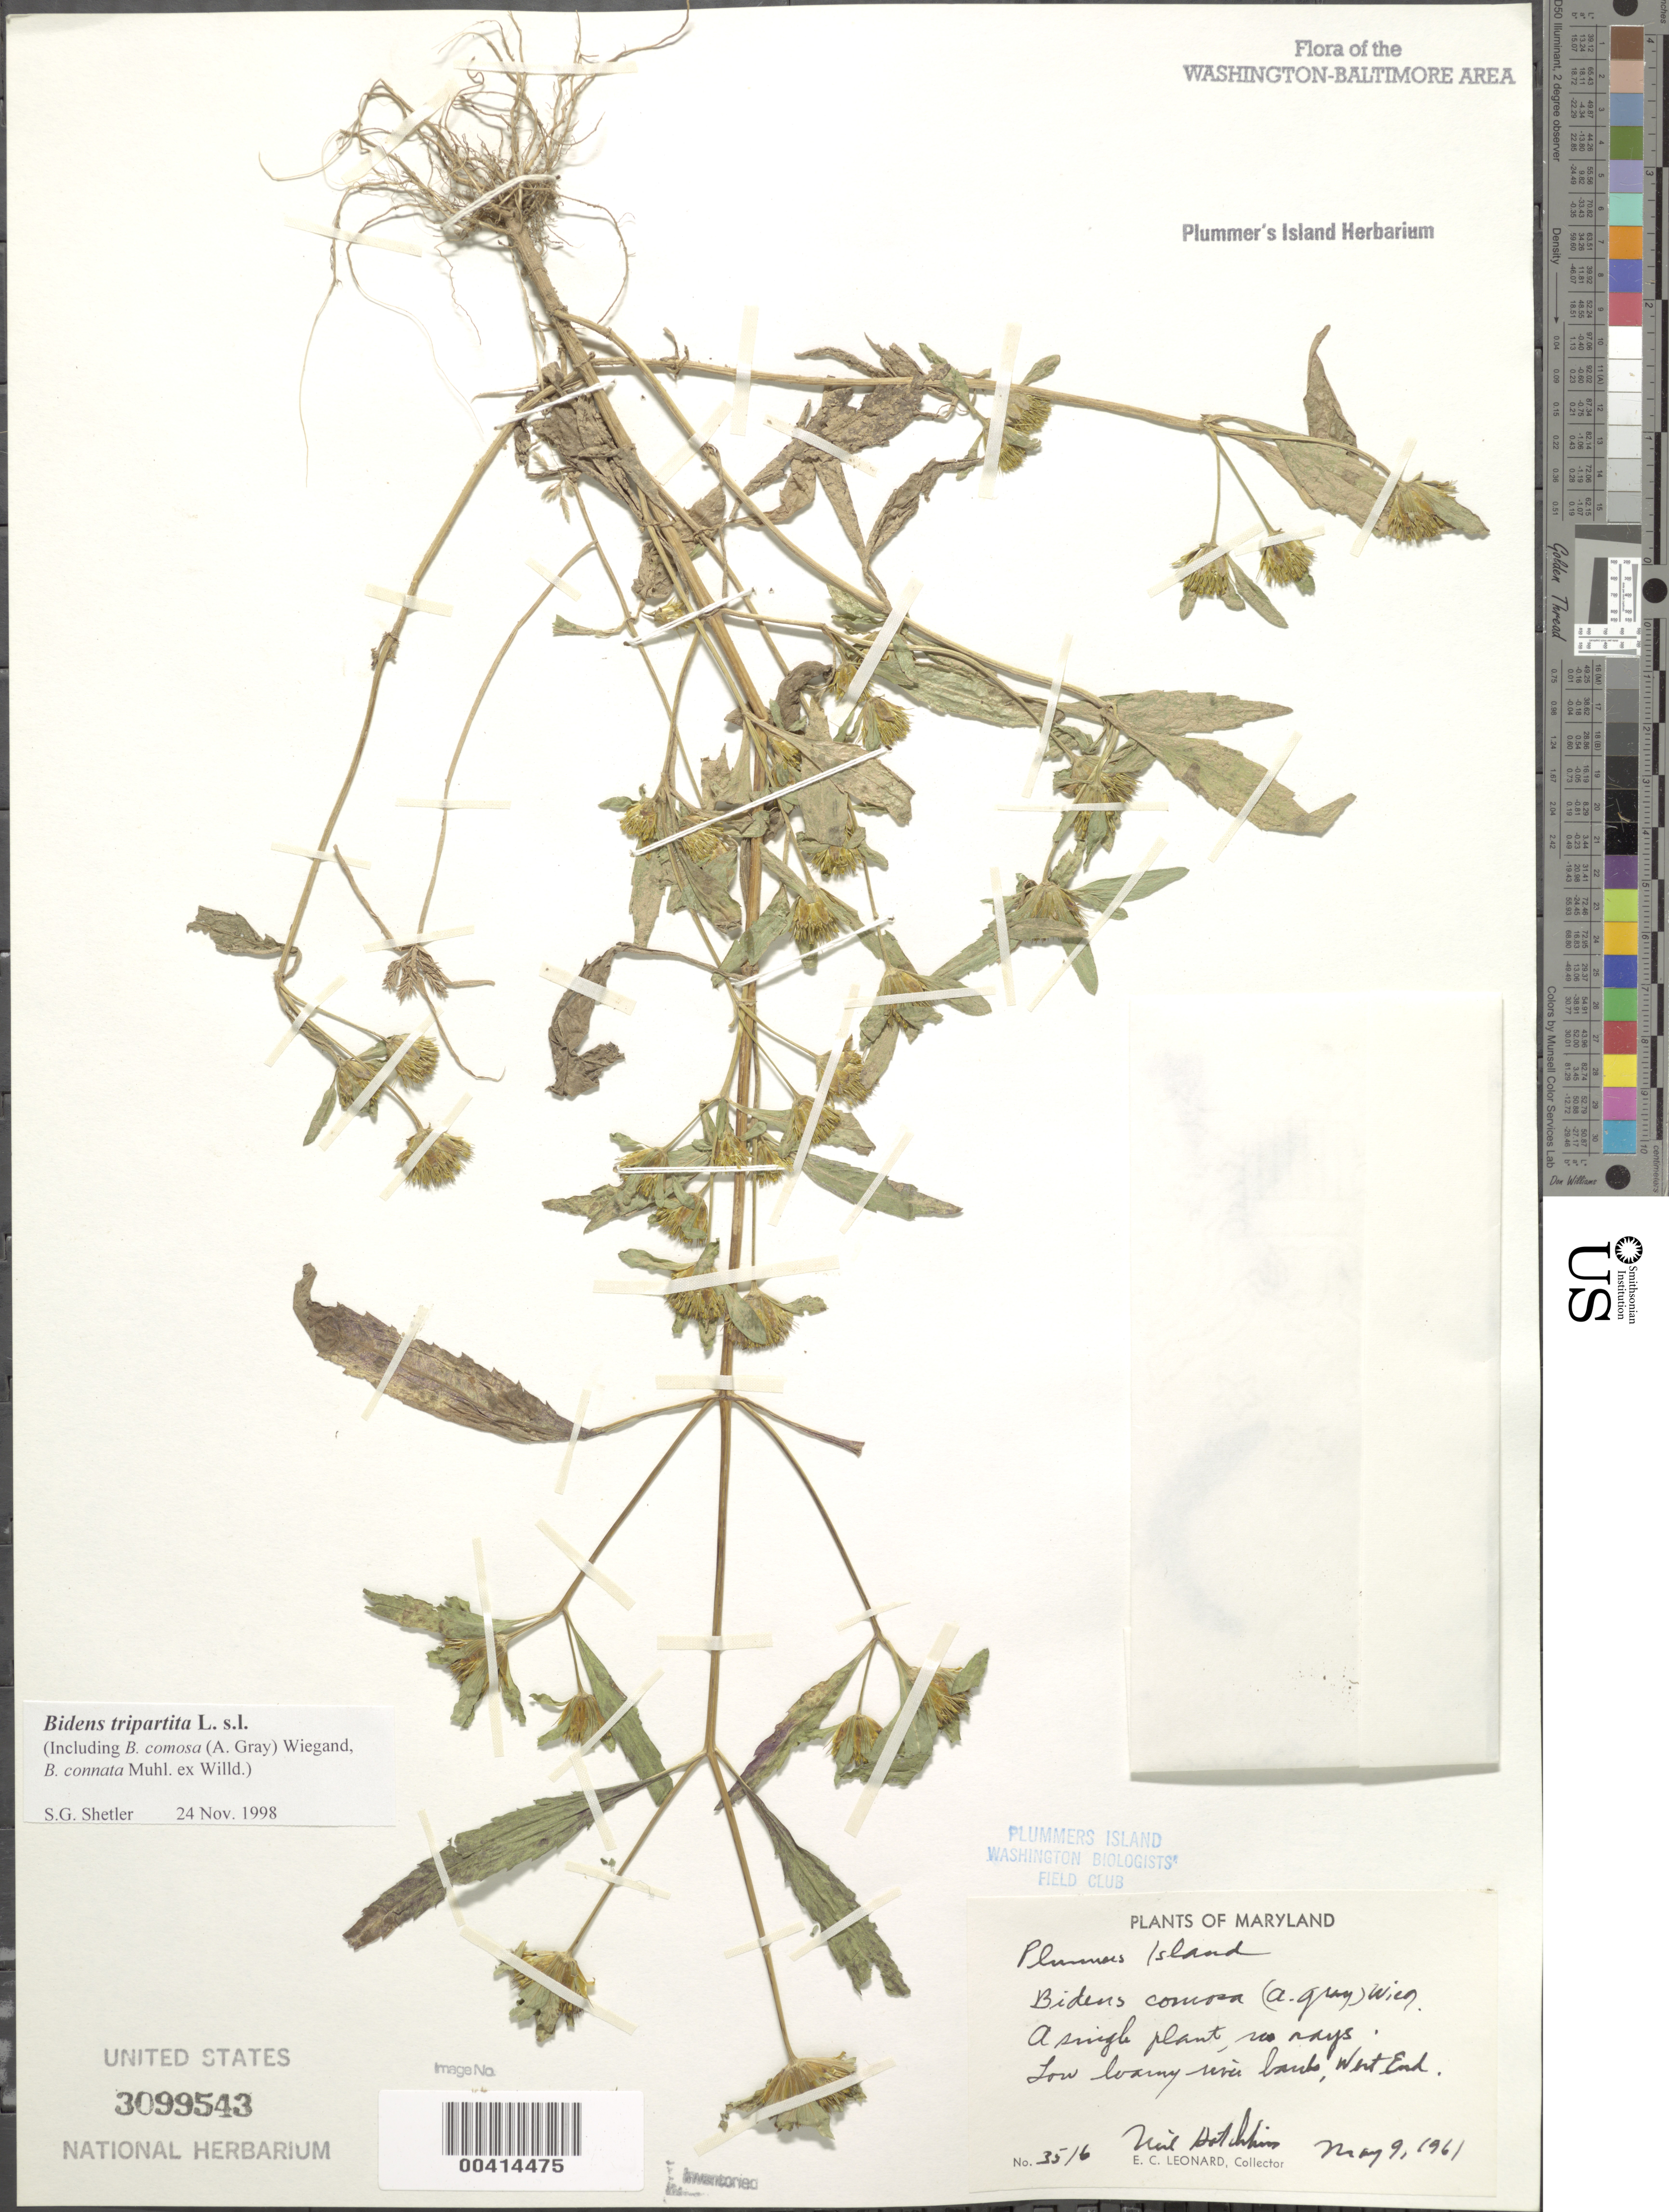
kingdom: Plantae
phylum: Tracheophyta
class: Magnoliopsida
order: Asterales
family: Asteraceae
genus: Bidens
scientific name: Bidens tripartita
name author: L.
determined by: Shetler, Stanwyn G., (US), NMNH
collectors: E. C. Leonard & N. Hotchkiss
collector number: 3526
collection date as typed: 09 May 1961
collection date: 1961-05-09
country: United States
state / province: Maryland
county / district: Montgomery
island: Plummers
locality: Plummer's Island; bank - west end C. & O. Canal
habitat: Low weedy bank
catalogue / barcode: US 3099543